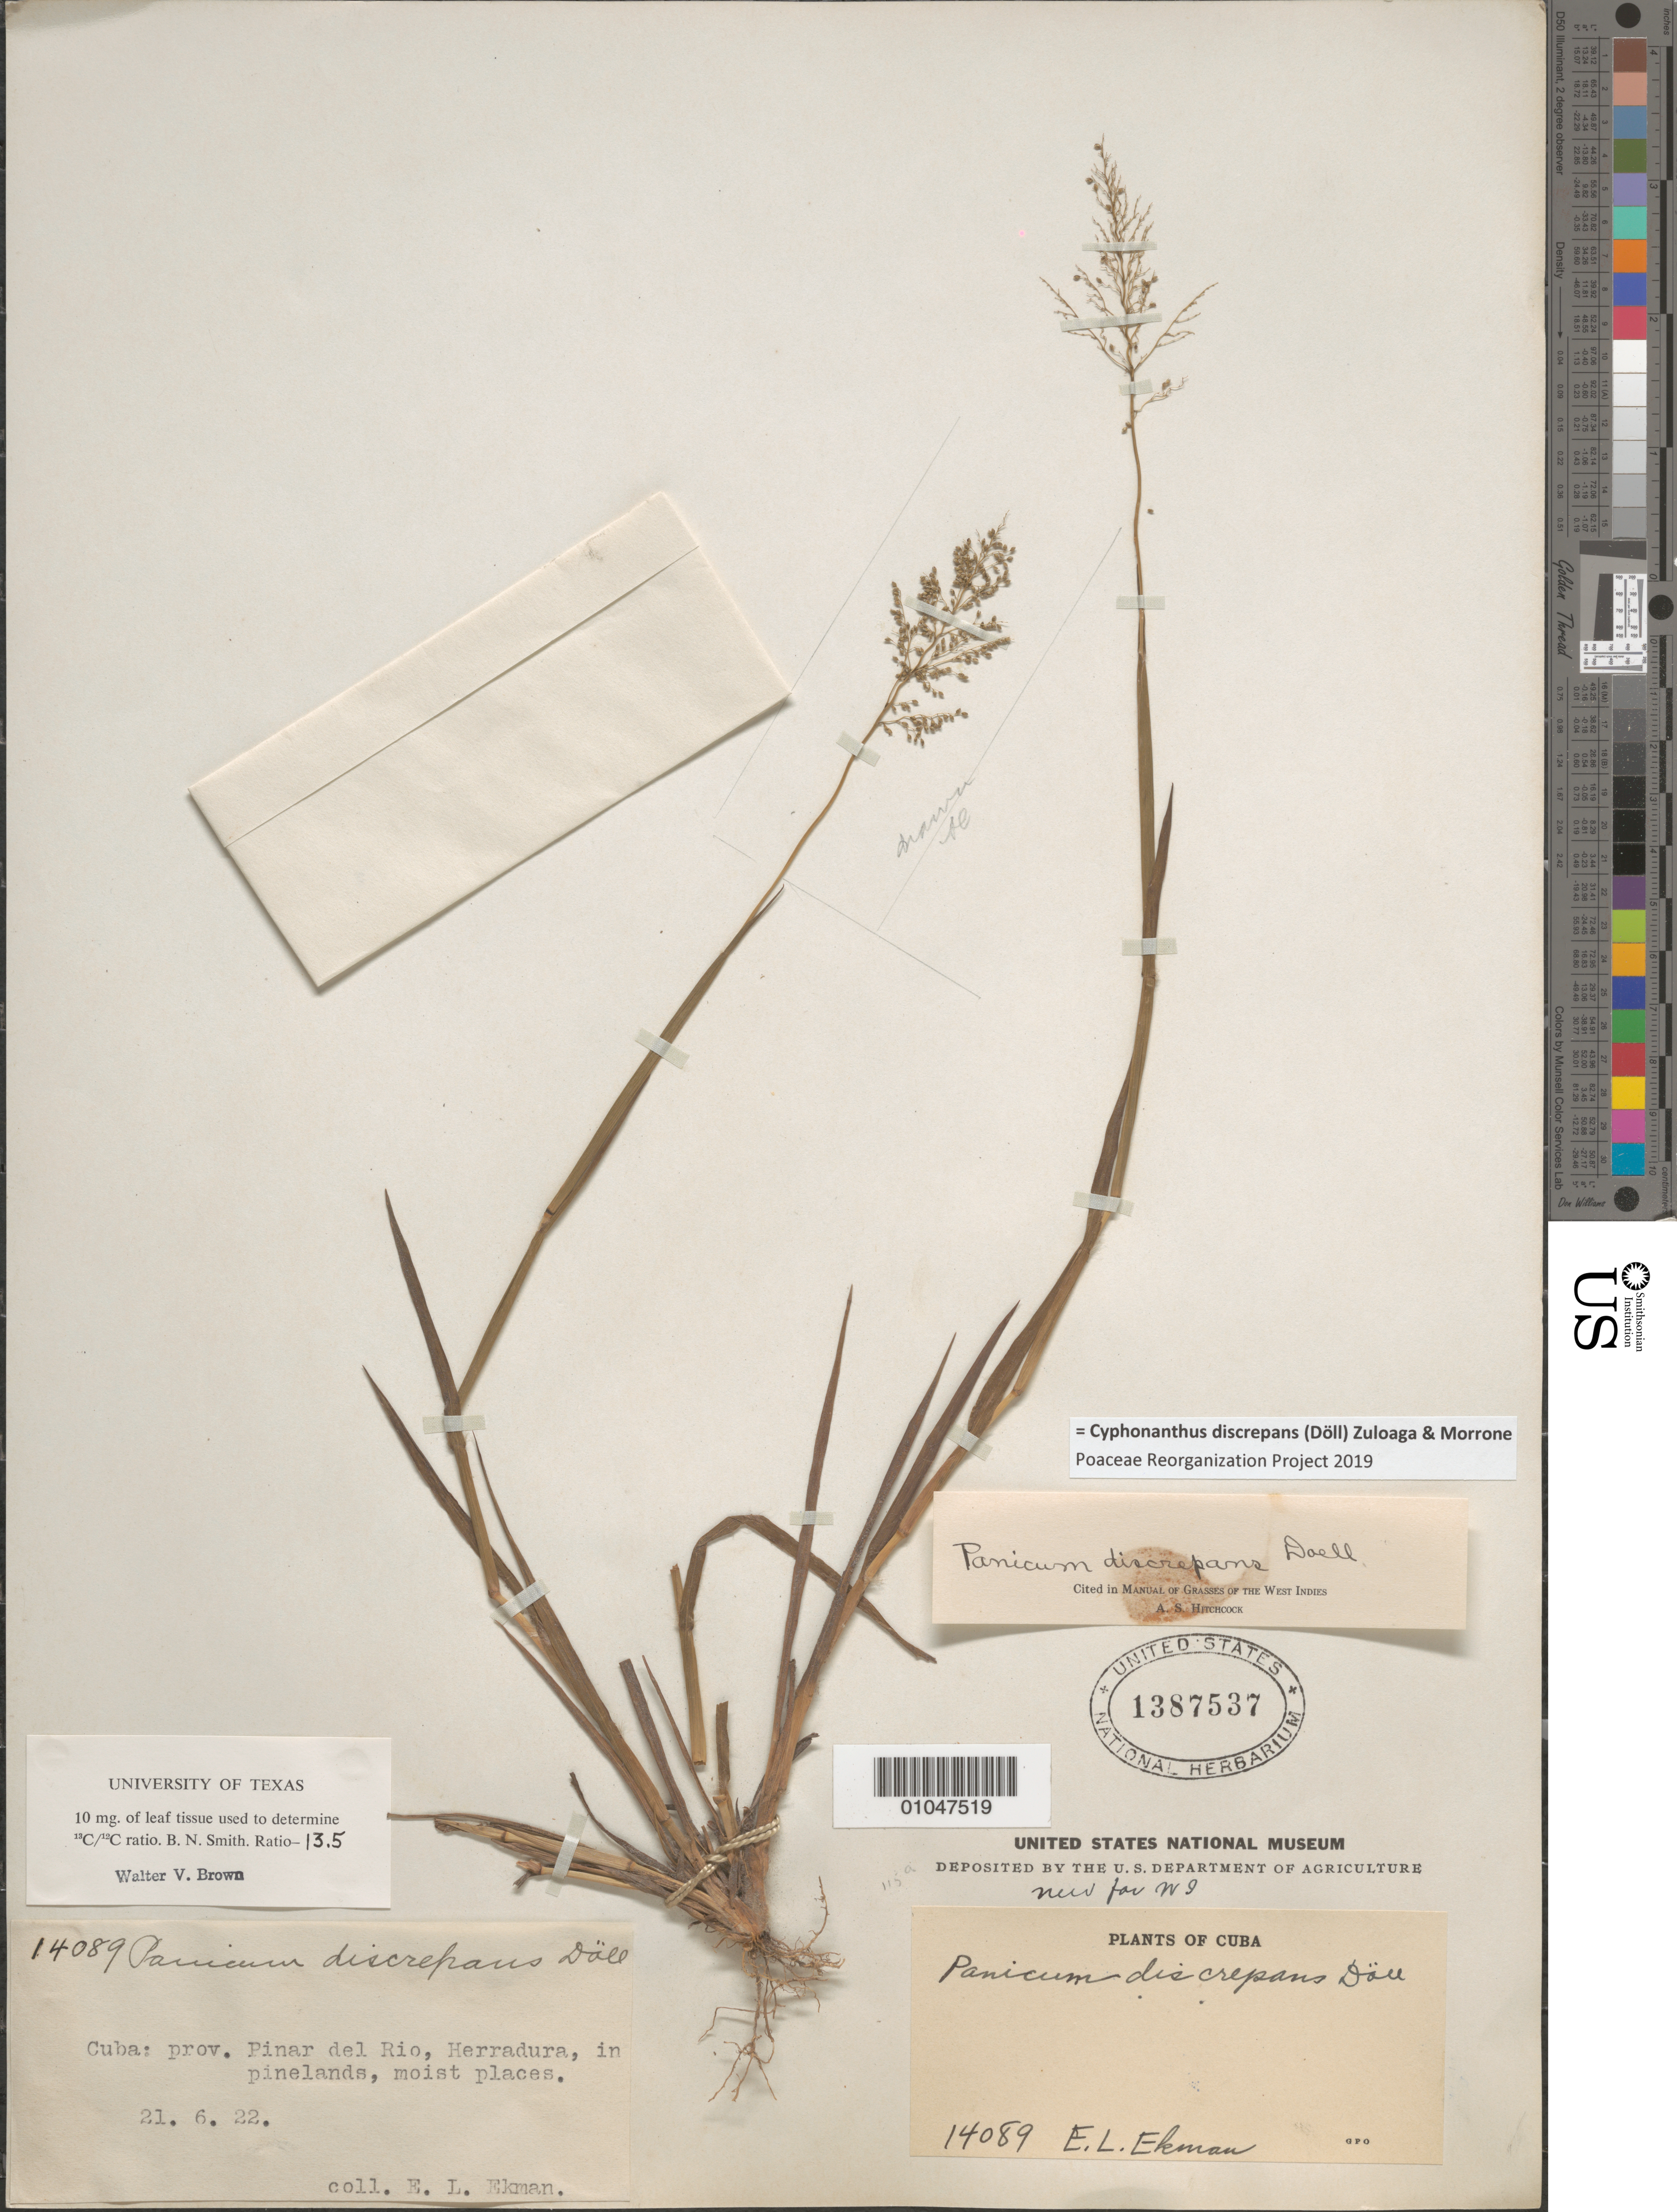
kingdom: Plantae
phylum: Tracheophyta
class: Liliopsida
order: Poales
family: Poaceae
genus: Panicum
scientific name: Panicum diffusum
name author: Sw.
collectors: E. L. Ekman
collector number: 14089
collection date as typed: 21 Jun 1922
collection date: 1922-06-21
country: Cuba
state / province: Pinar del Rio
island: Cuba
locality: Herradura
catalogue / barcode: US 1387537